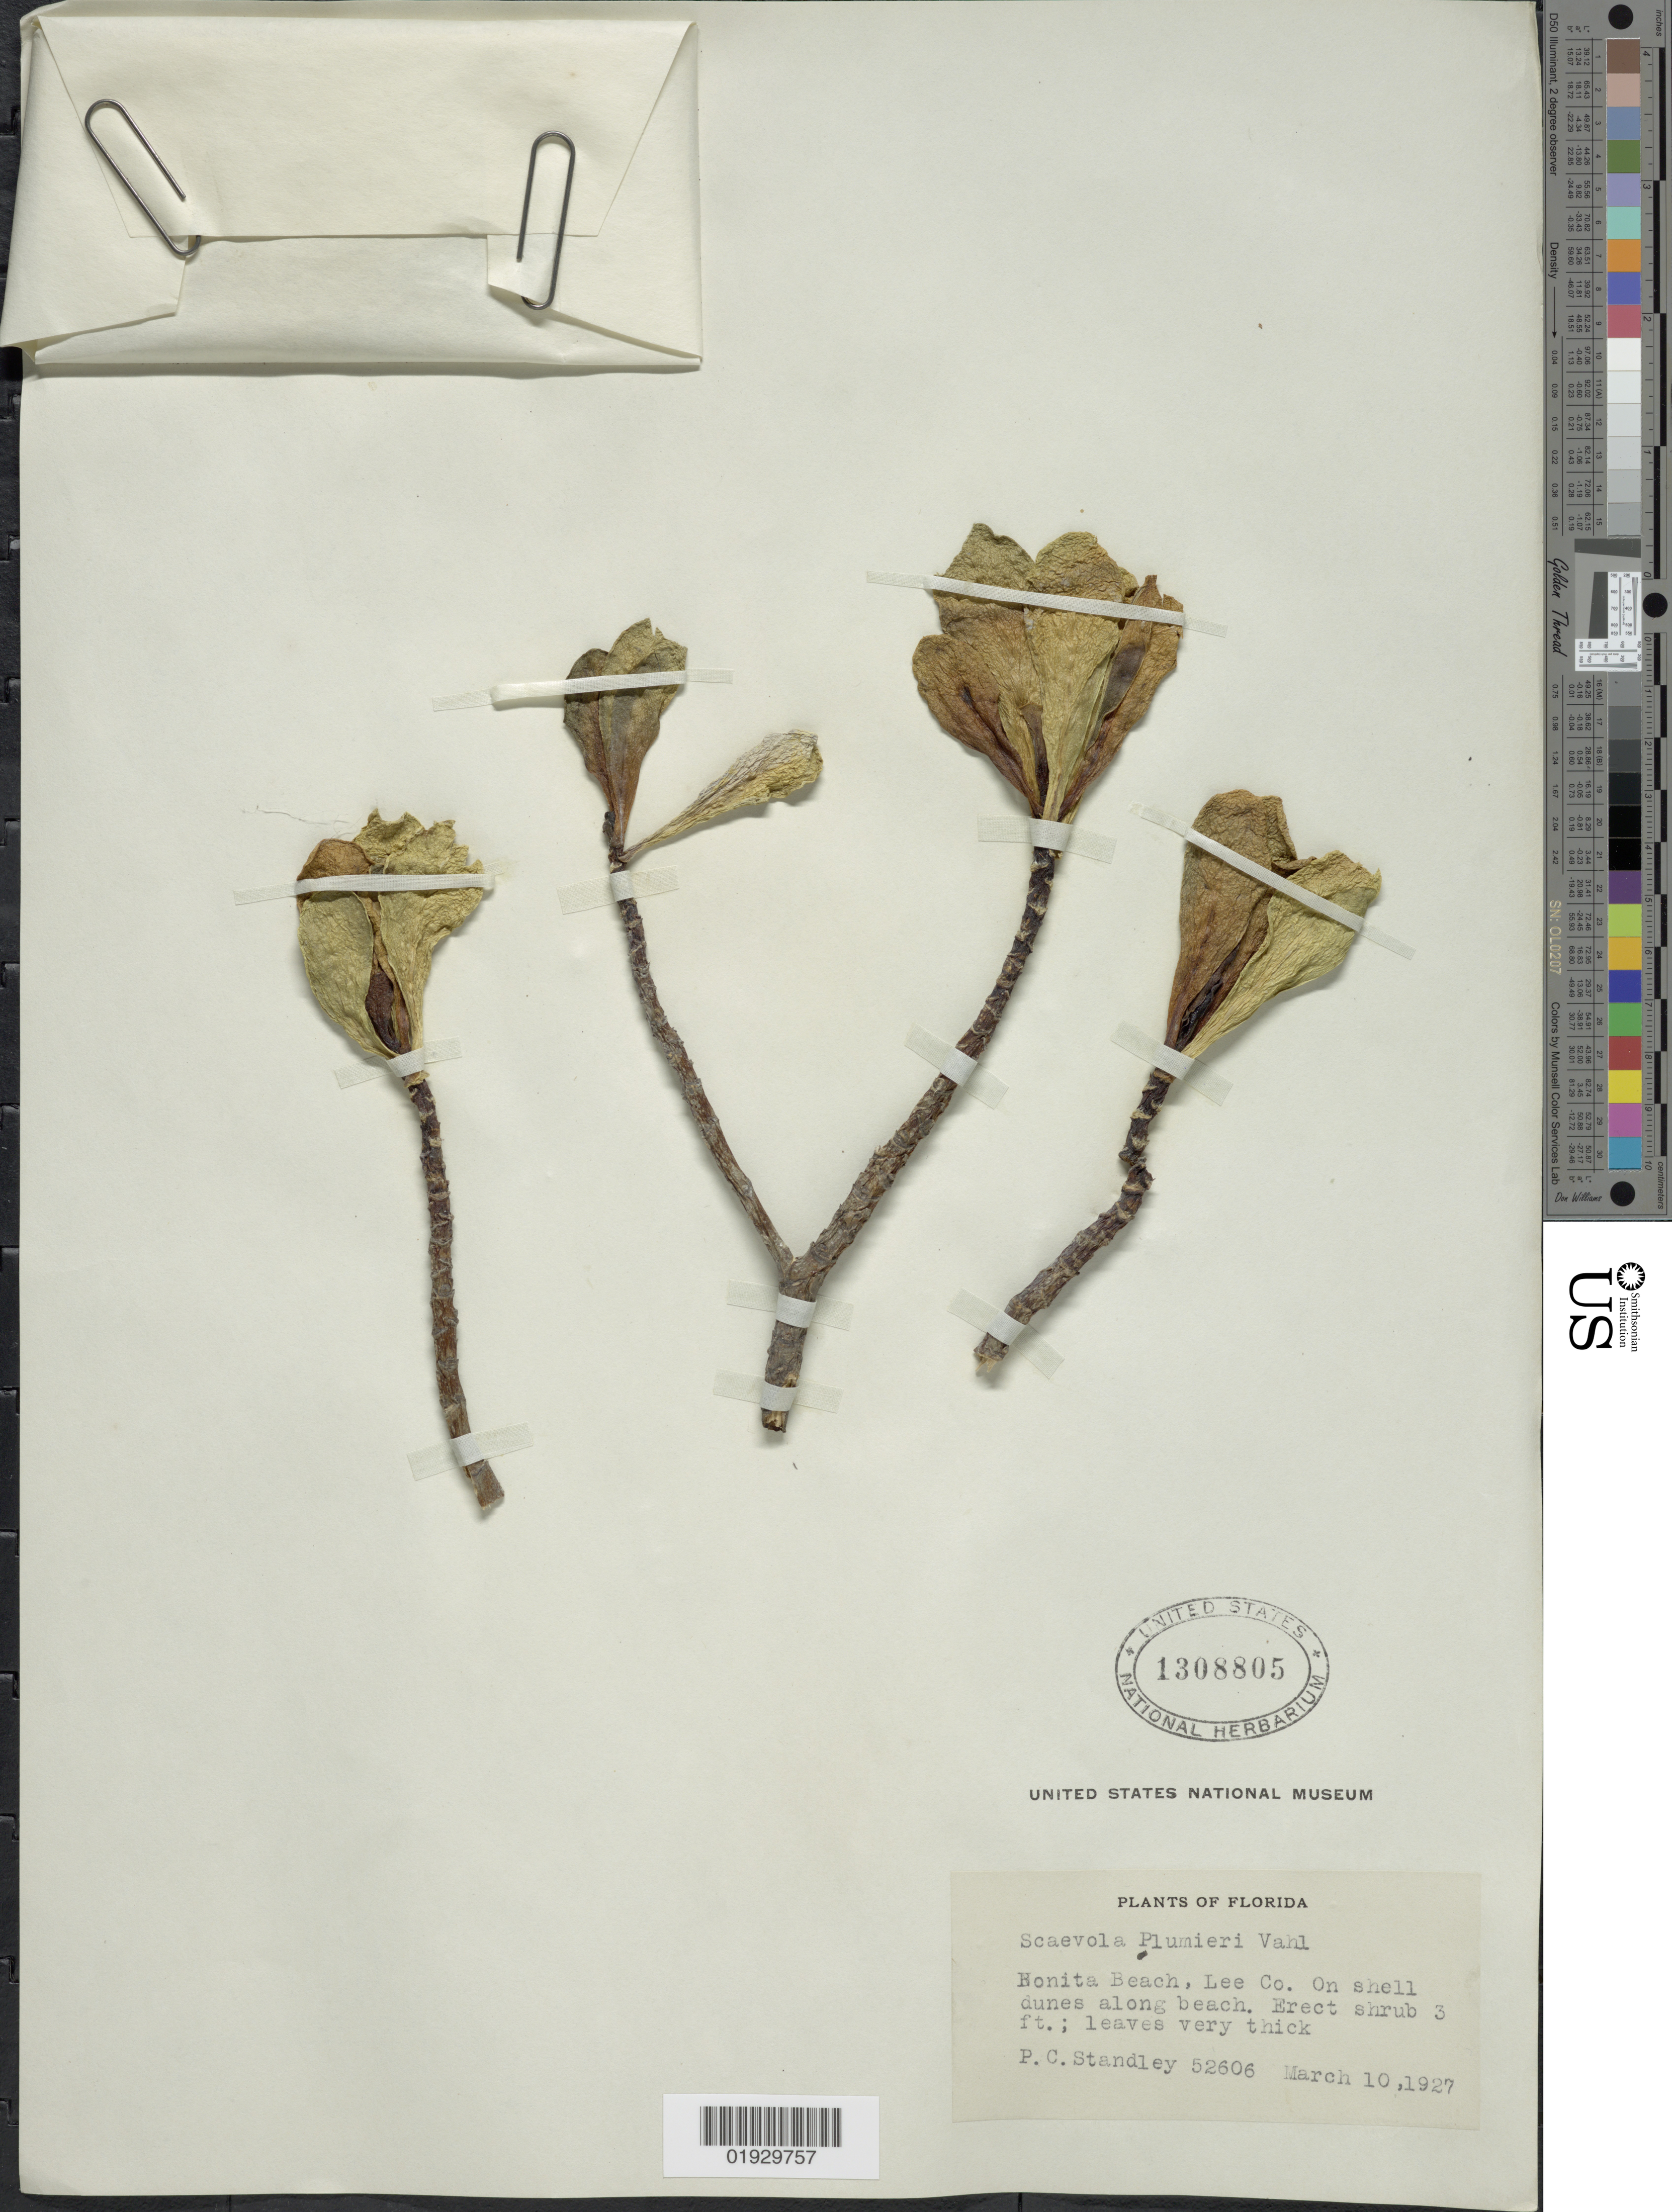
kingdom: Plantae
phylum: Tracheophyta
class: Magnoliopsida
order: Asterales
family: Goodeniaceae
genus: Scaevola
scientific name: Scaevola plumieri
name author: (L.) Vahl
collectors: P. C. Standley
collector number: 52606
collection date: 1927-03-10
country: United States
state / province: Florida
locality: Bonita Beach, Lee Co. On shell dunes along beach.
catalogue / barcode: US 1308805